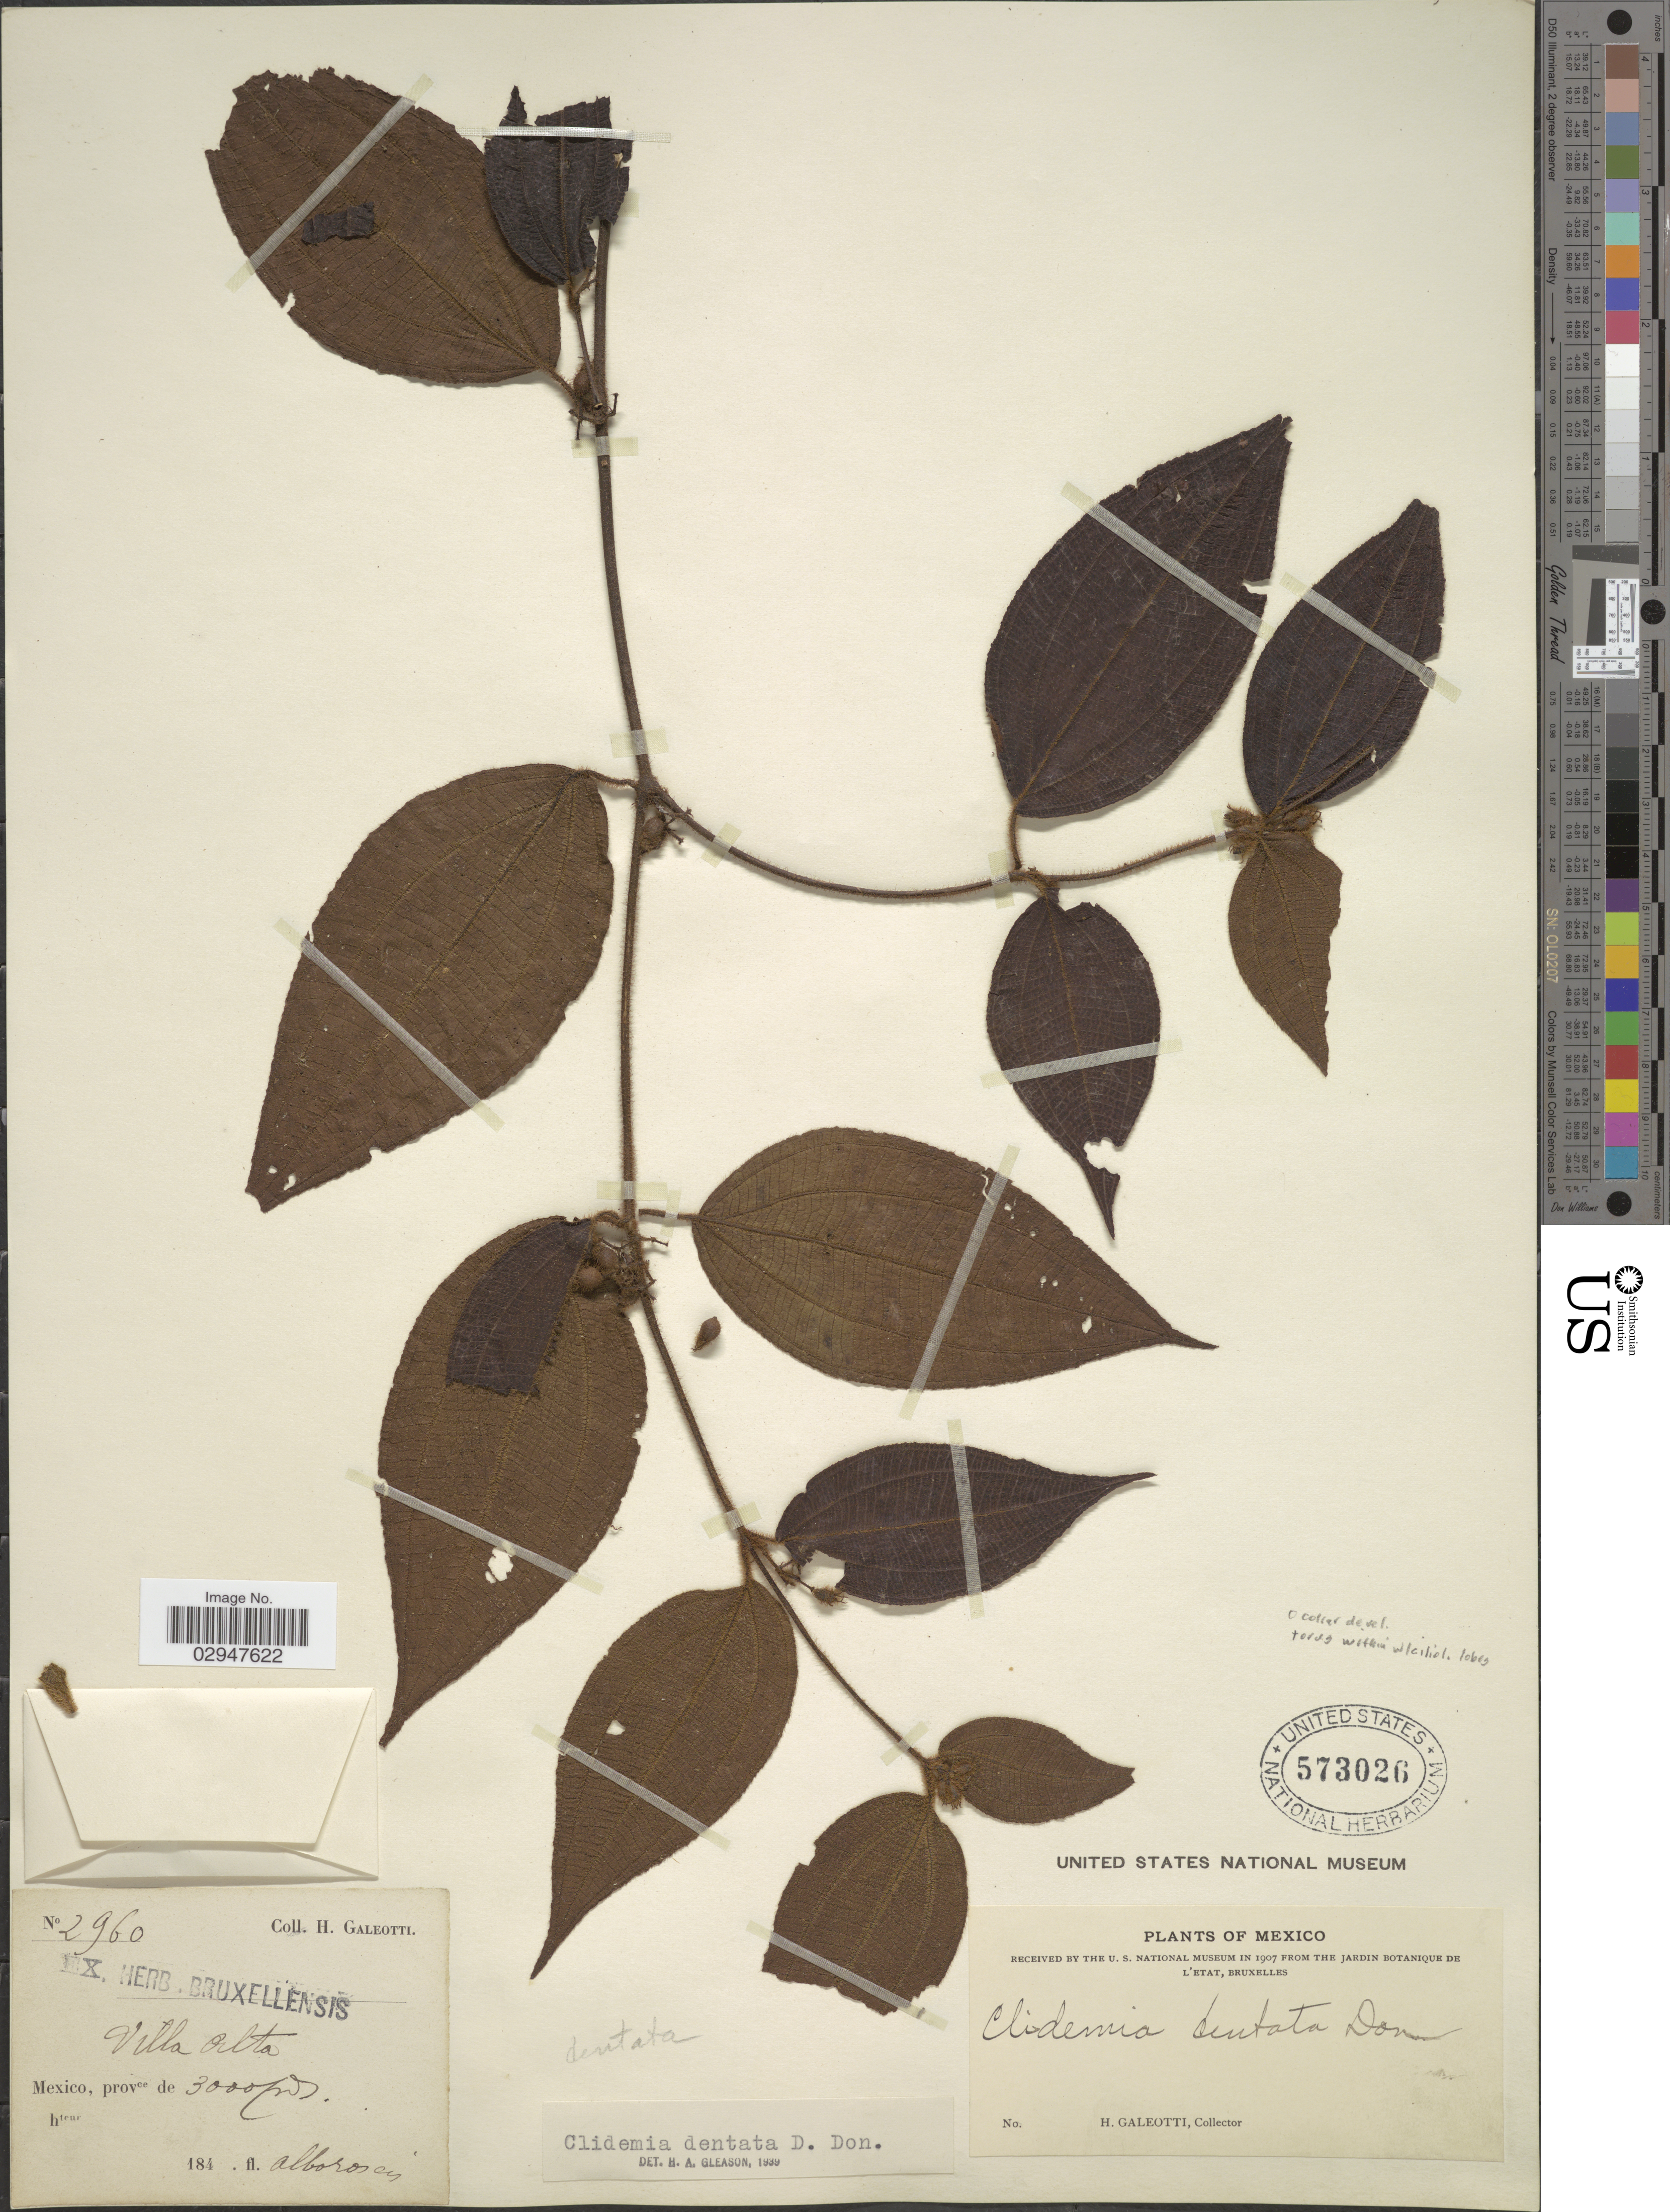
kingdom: Plantae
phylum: Tracheophyta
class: Magnoliopsida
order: Myrtales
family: Melastomataceae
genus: Clidemia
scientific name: Clidemia dentata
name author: D. Don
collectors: H. G. Galeotti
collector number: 2960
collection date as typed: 184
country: Mexico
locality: Villa Alta.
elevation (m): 914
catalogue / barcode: US 573026